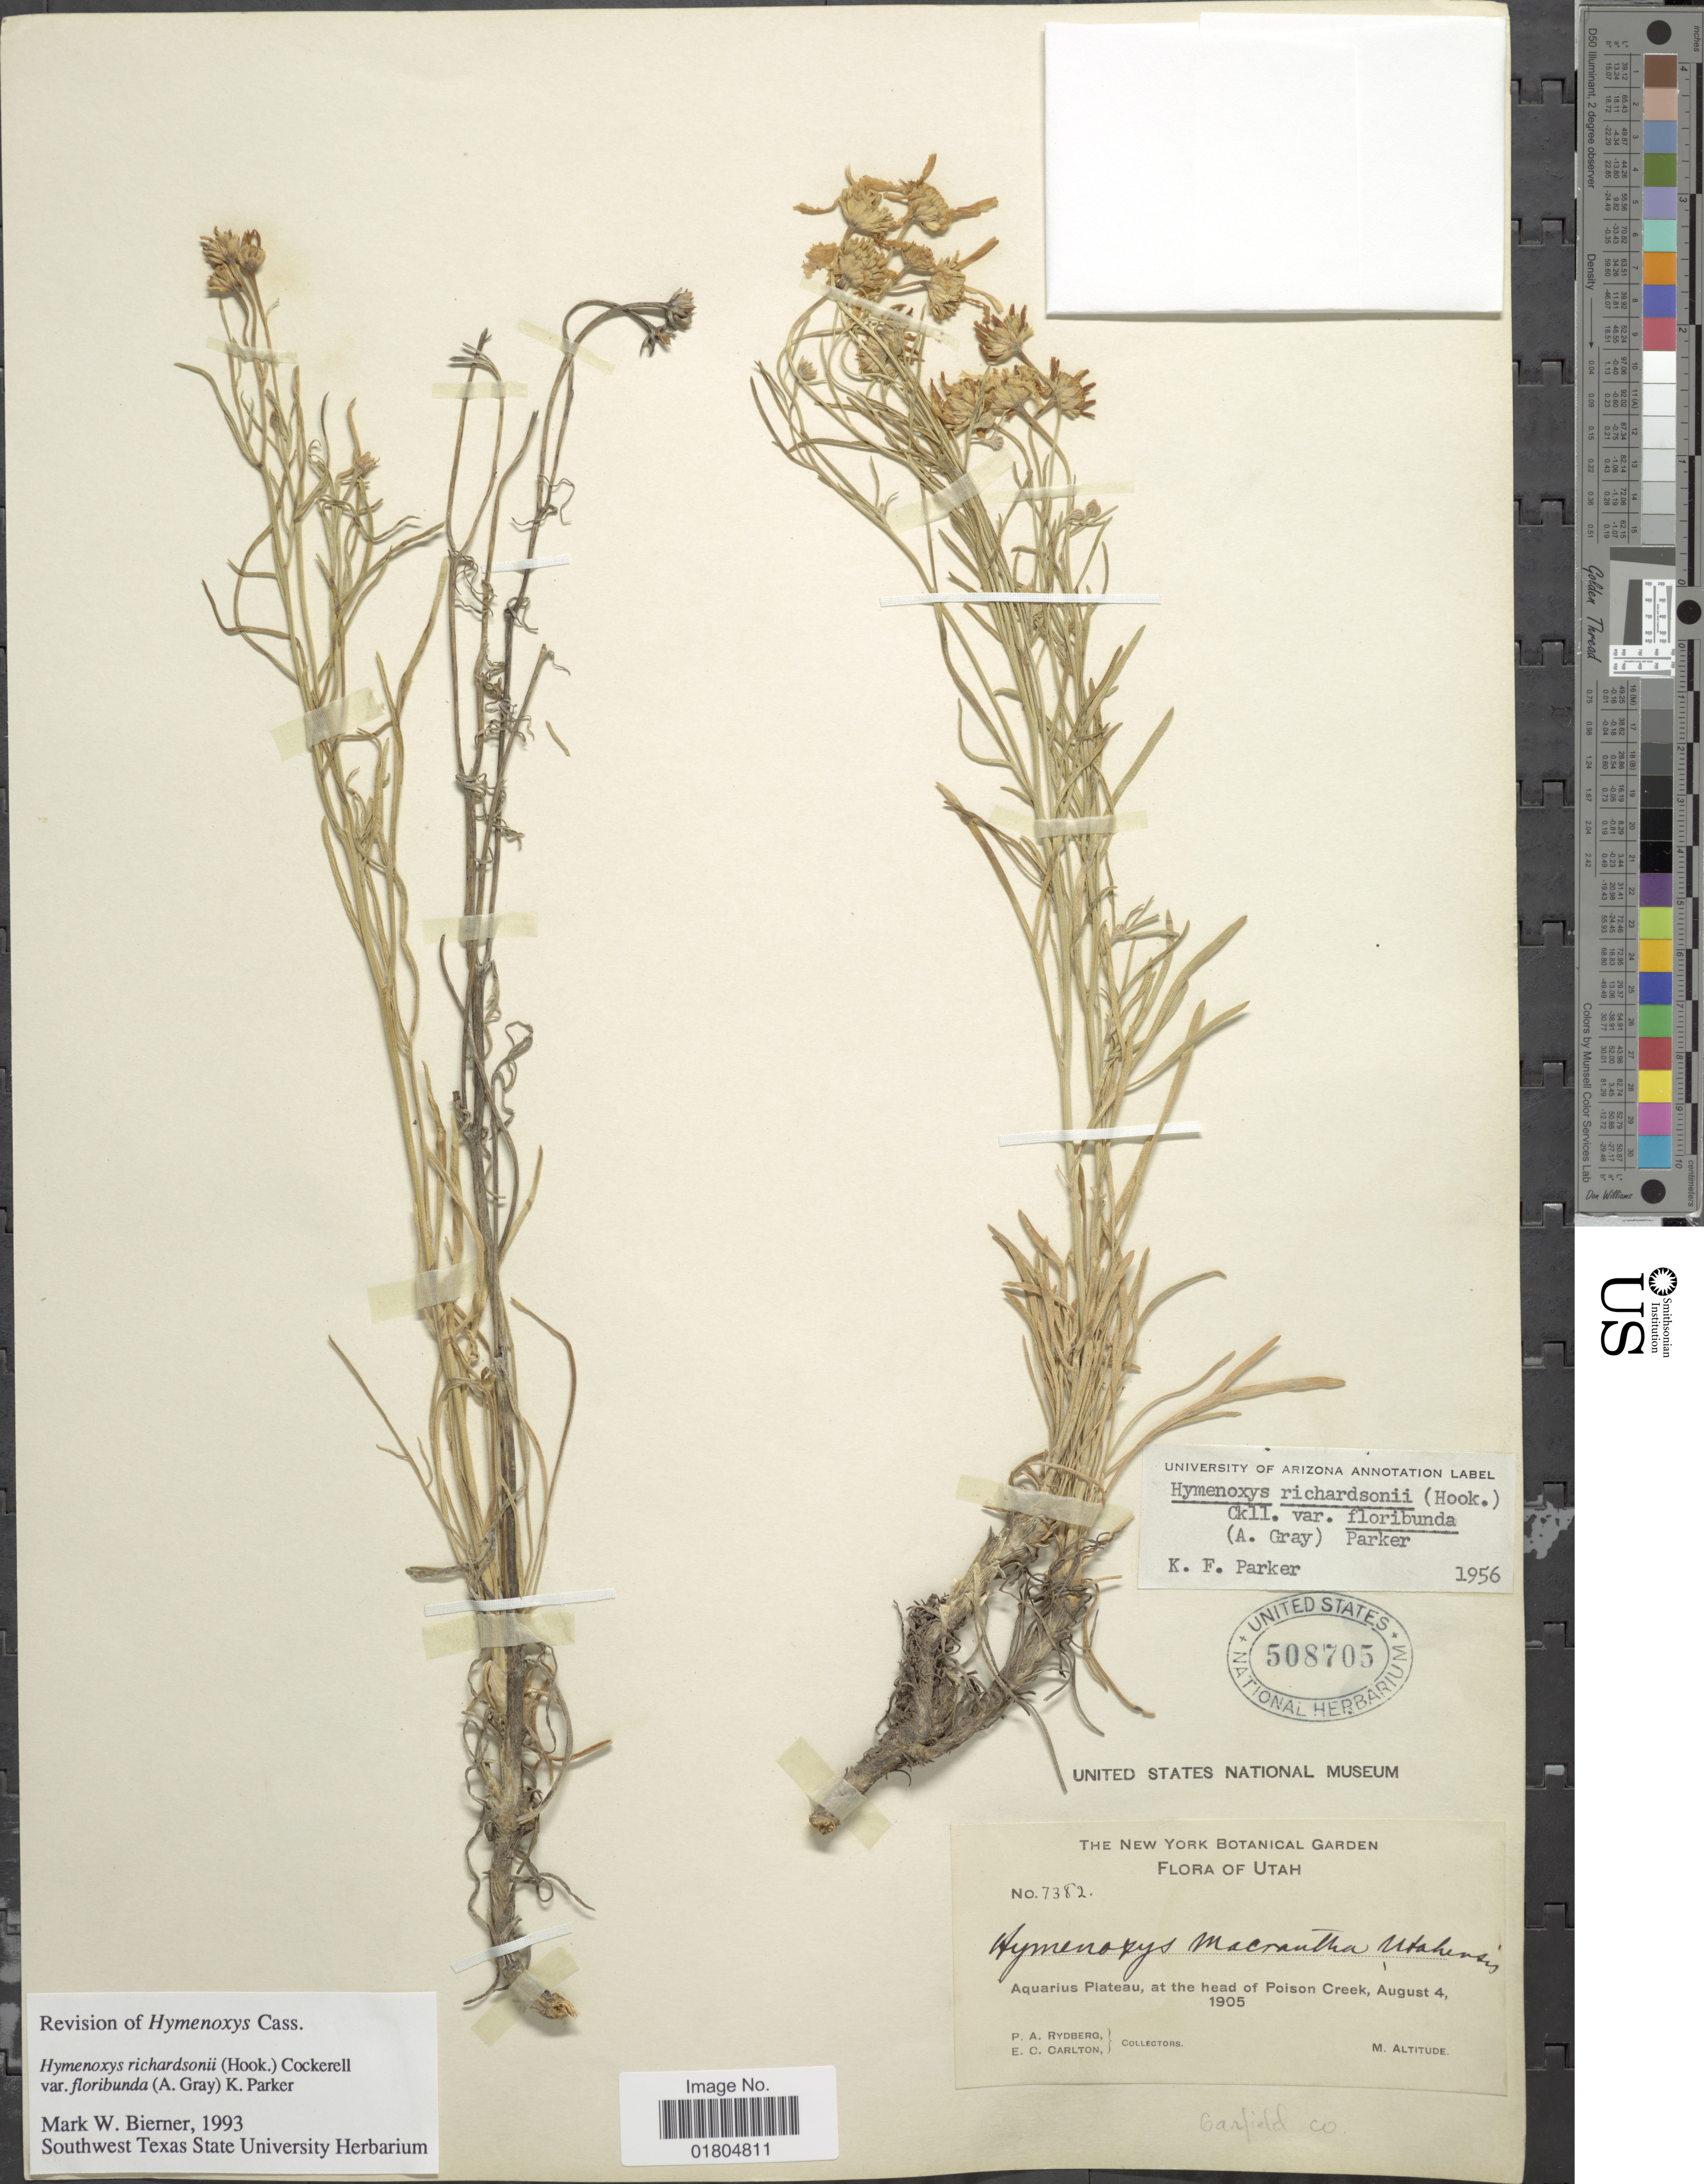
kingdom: Plantae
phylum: Tracheophyta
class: Magnoliopsida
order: Asterales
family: Asteraceae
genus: Hymenoxys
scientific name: Hymenoxys richardsonii var. floribunda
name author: (A. Gray) K.F. Parker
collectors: P. A. Rydberg & E. Carlton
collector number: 7382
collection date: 1905-08-04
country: United States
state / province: Utah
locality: Aquarius Plateau, at the head of Poison Creek. Garfield Co.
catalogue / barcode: US 508705